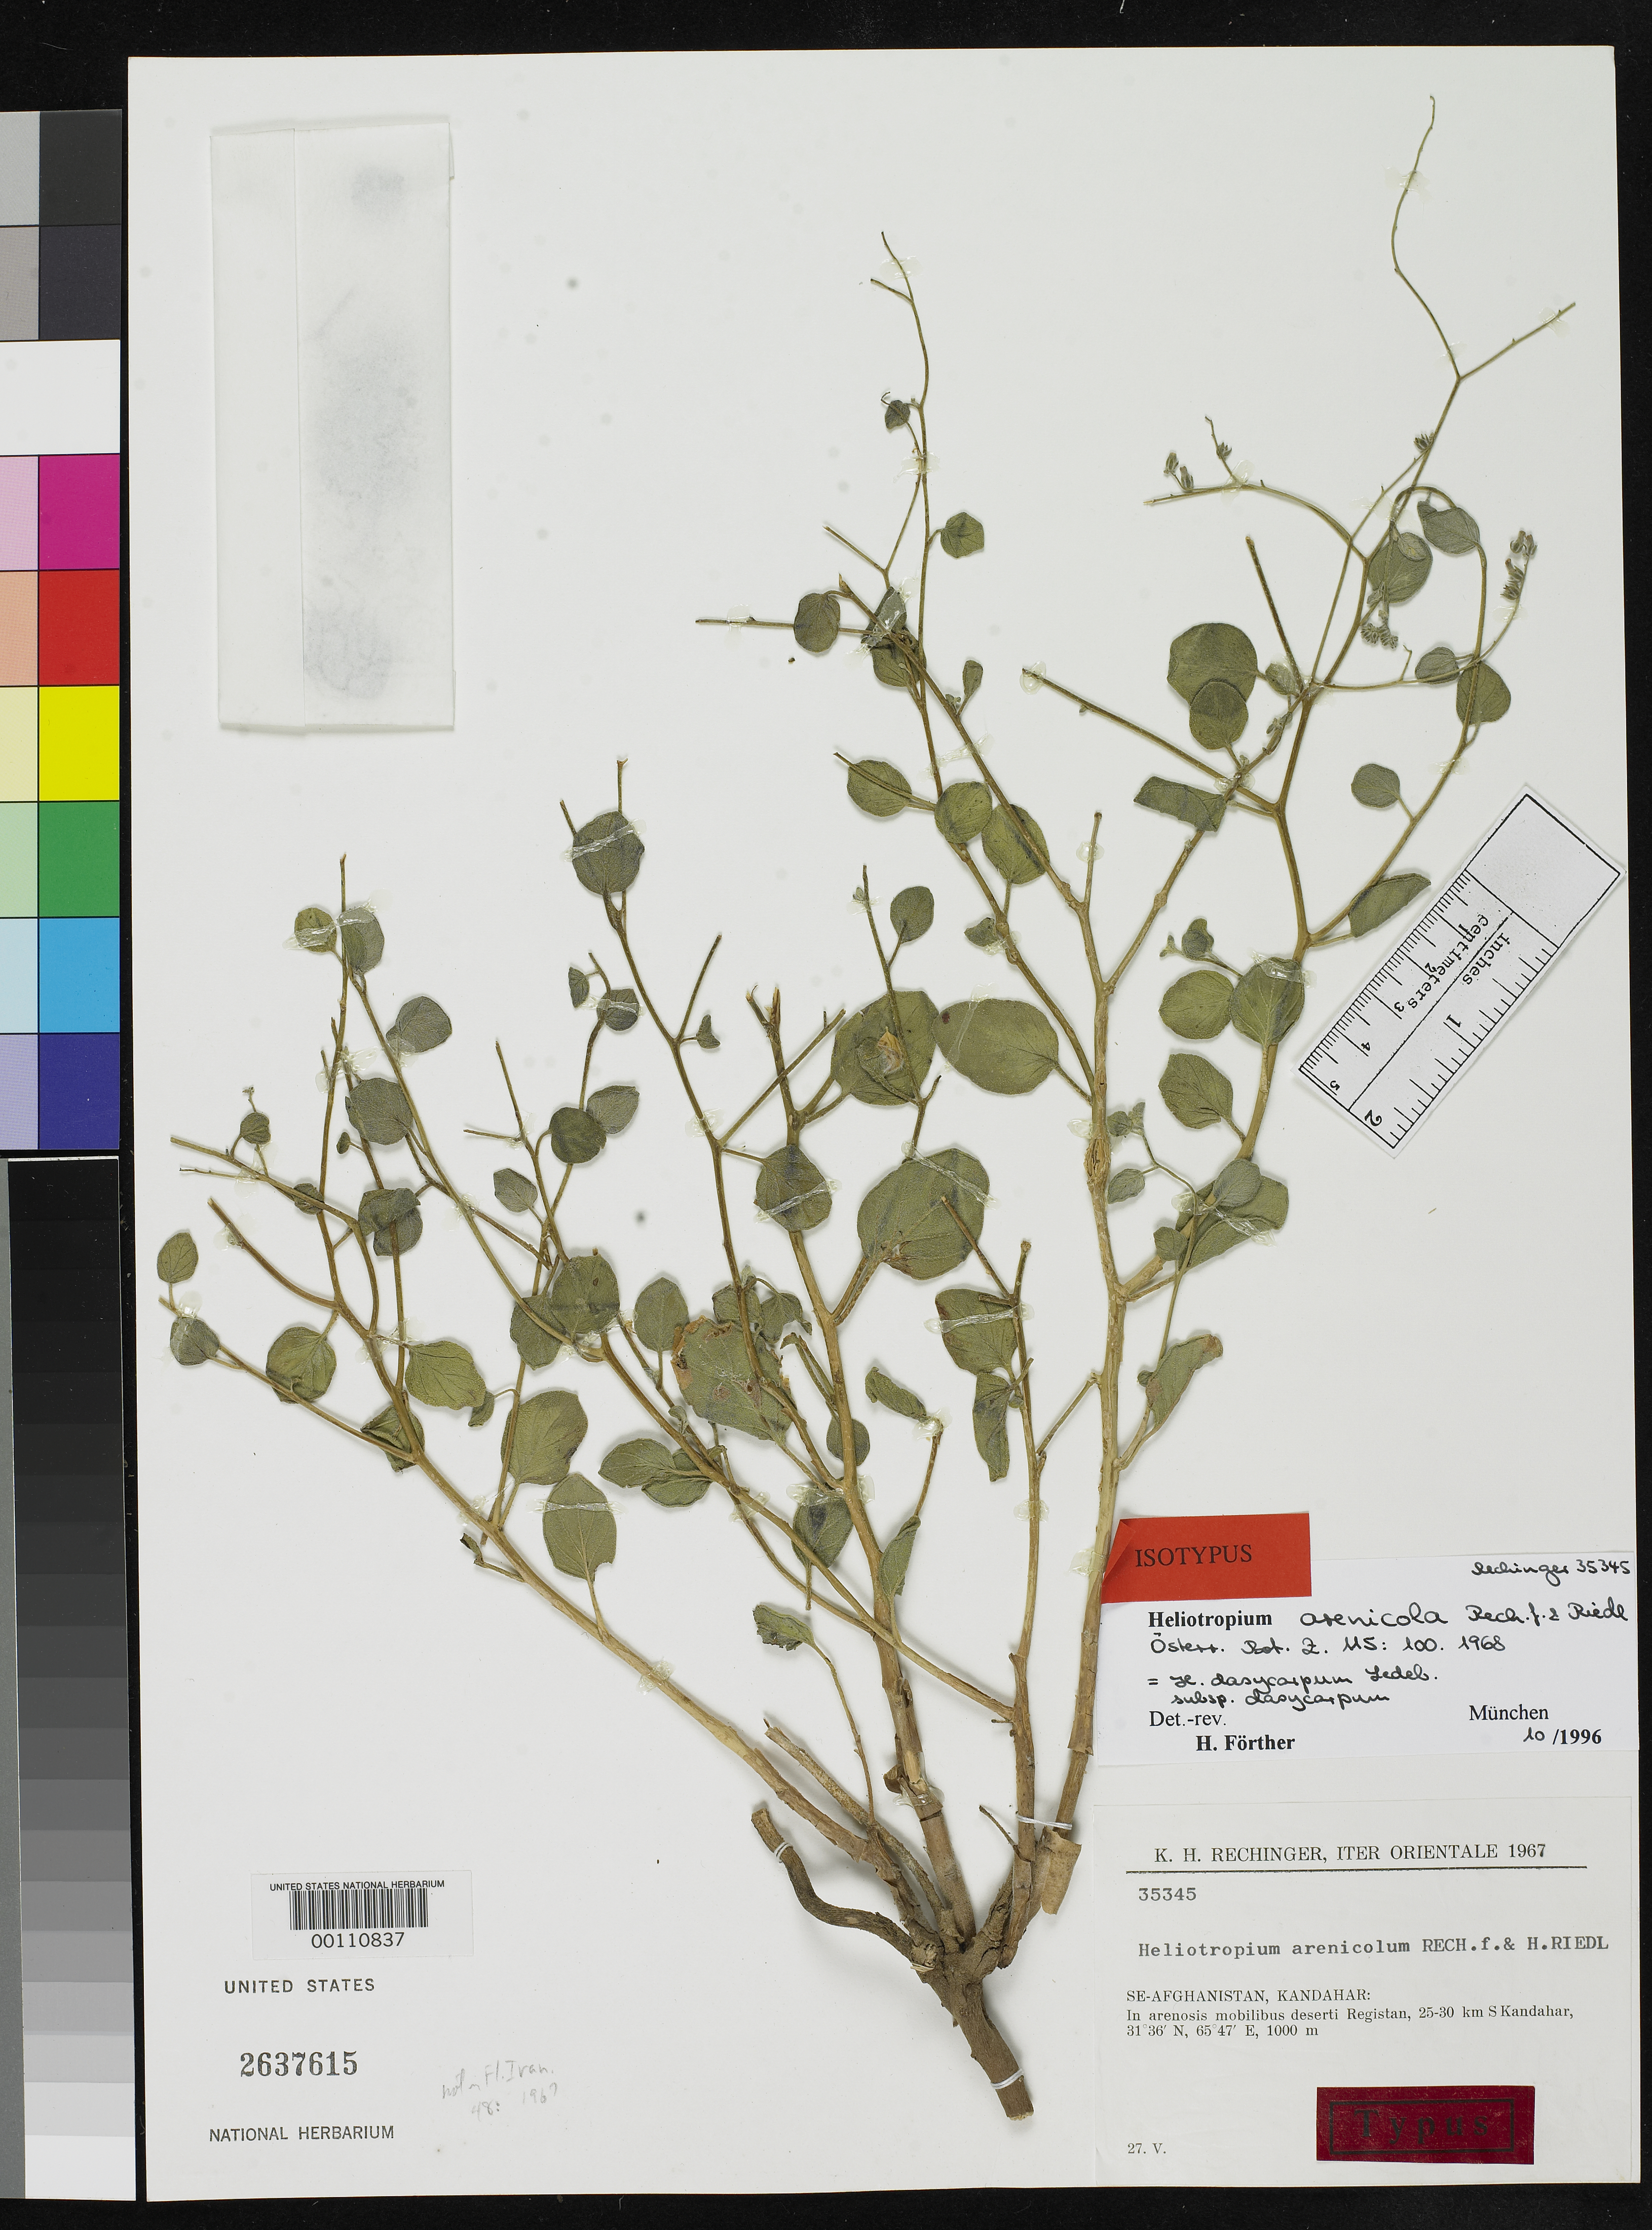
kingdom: Plantae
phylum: Tracheophyta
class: Magnoliopsida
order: Boraginales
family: Heliotropiaceae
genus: Heliotropium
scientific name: Heliotropium arenicola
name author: Rech. f. & Riedl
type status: Type Collection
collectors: K. H. Rechinger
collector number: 35345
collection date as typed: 27 May 1967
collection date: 1967-05-27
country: Afghanistan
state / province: Kandahar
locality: In arenosis mobilibus deserti registan, 25-30 registan, km S Kandahar.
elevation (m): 1000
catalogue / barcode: US 2637615